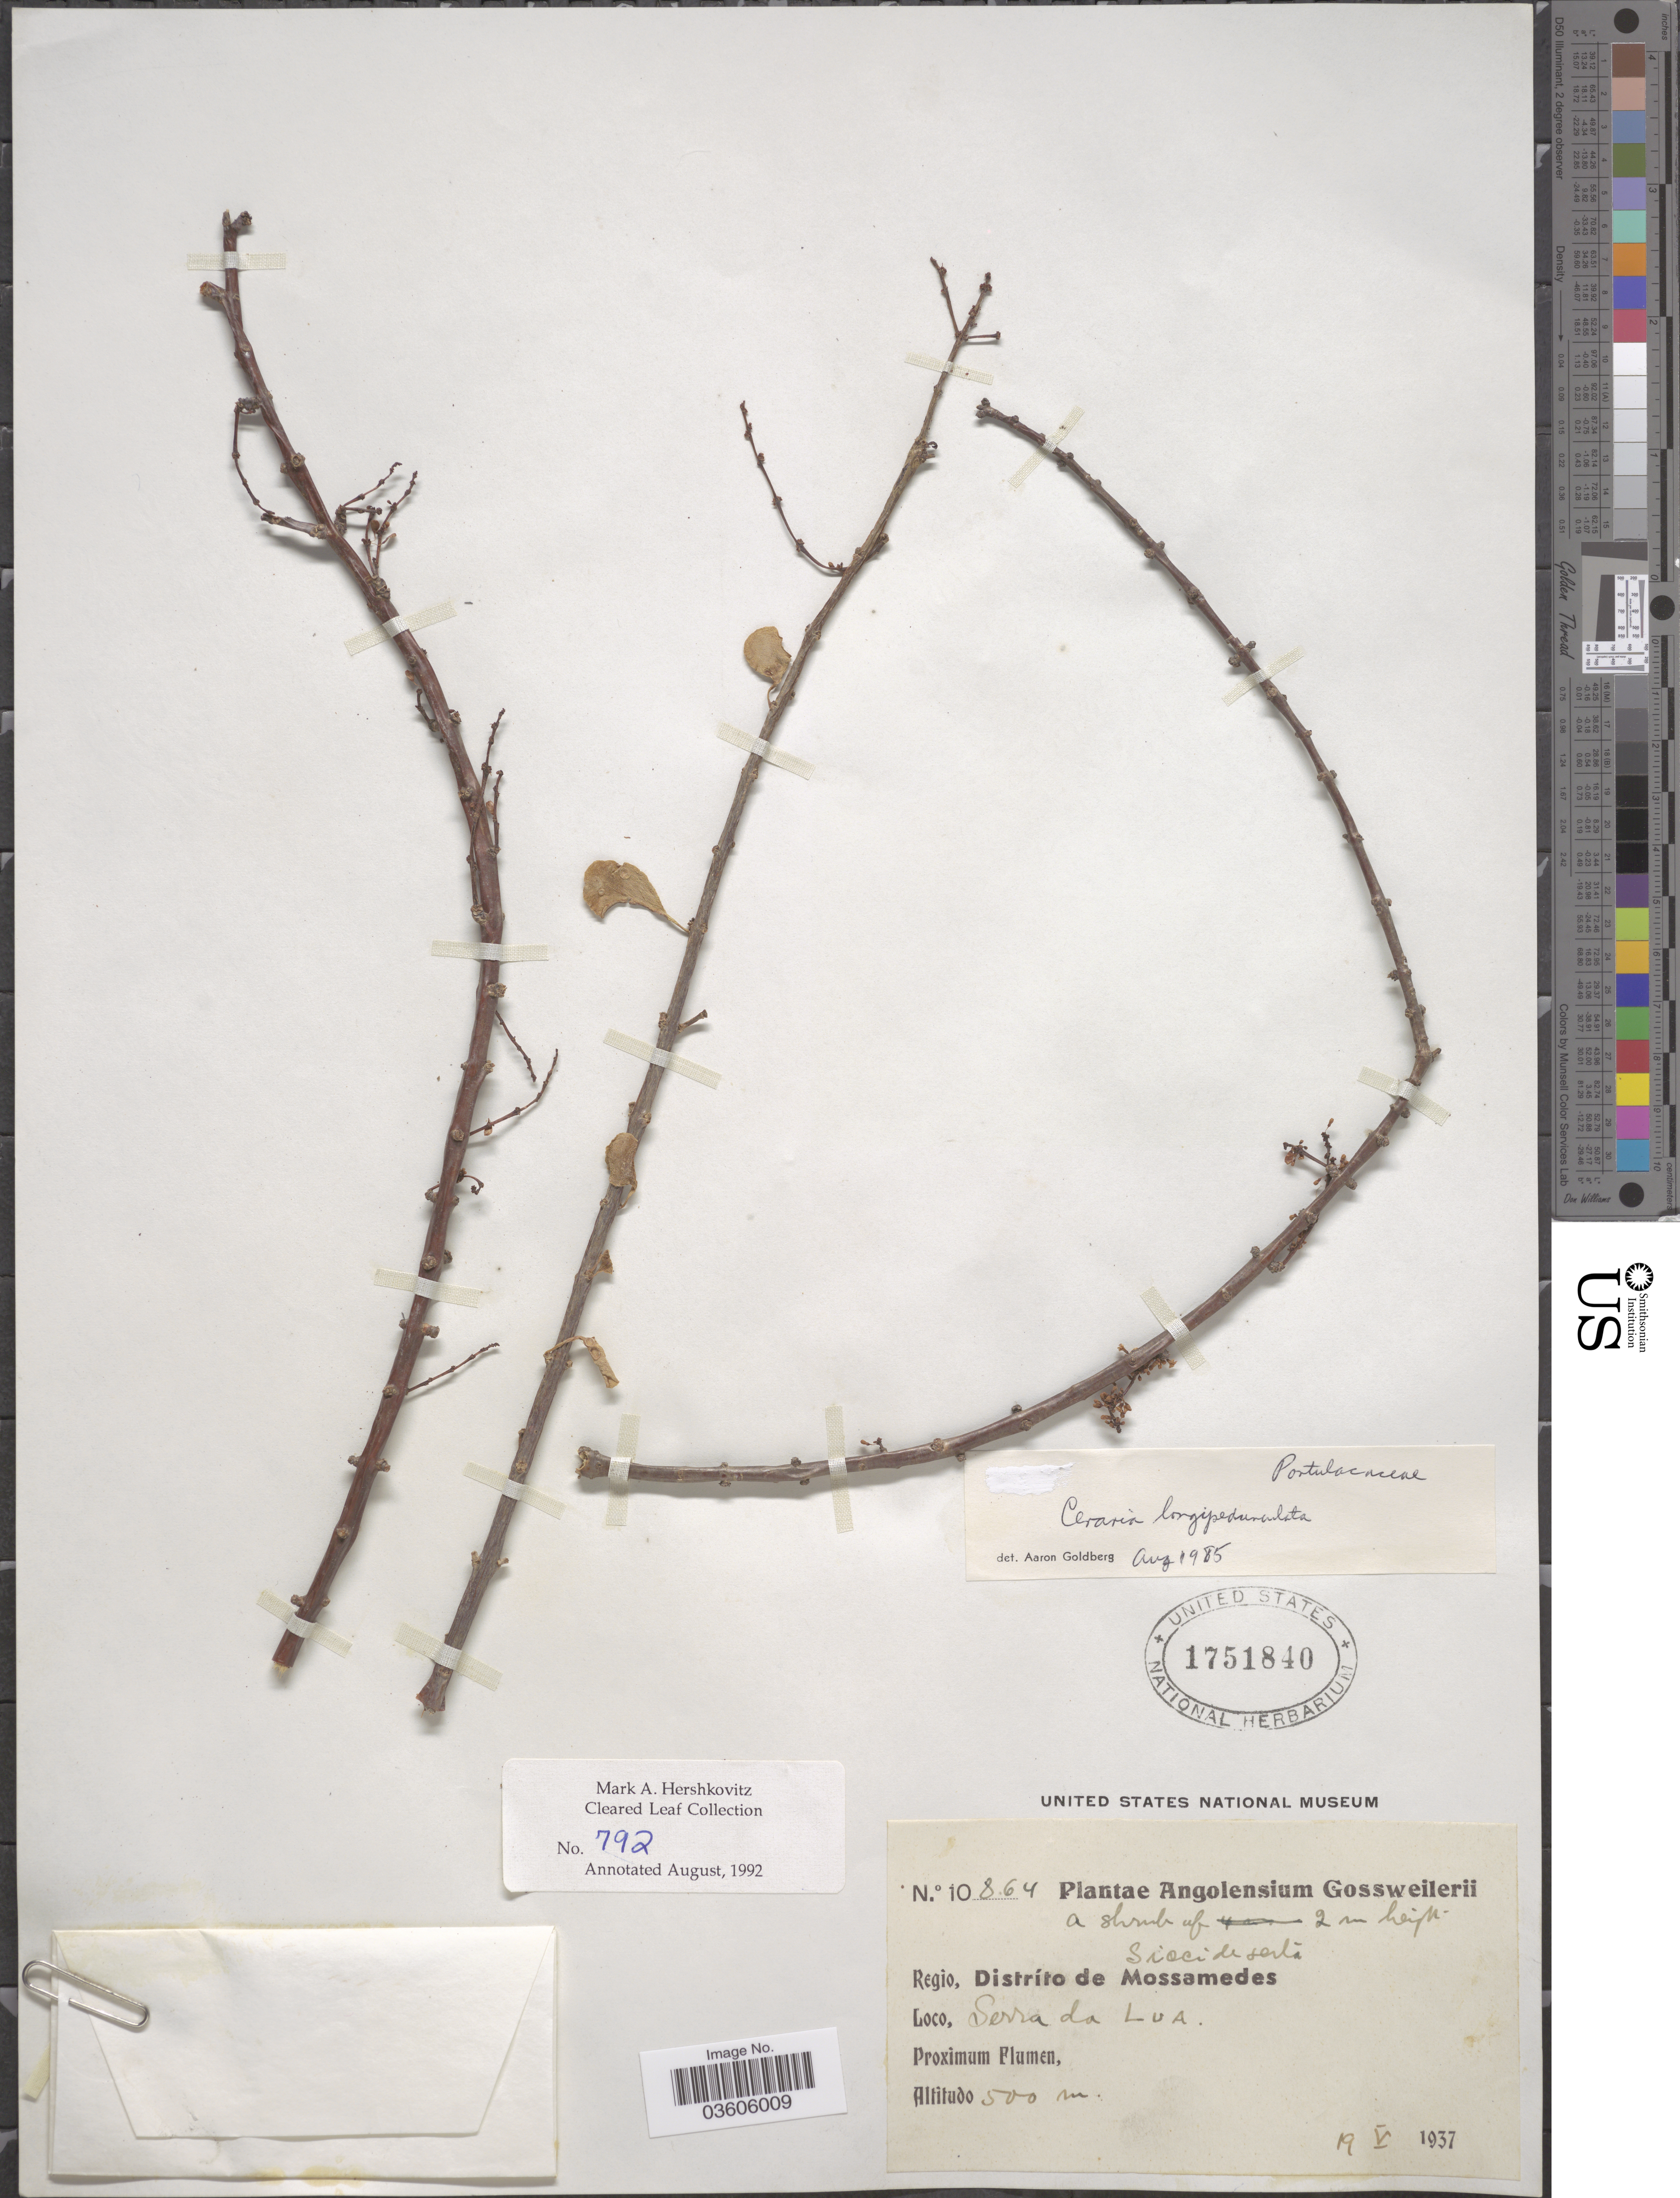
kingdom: Plantae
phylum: Tracheophyta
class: Magnoliopsida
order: Caryophyllales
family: Didiereaceae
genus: Ceraria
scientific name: Ceraria longipedunculata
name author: Merxm. & Podlech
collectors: -. Gossweiler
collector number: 10864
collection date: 1937-05-19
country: Angola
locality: Angolensium. Regio, Distríto de Mossamedes. Serra da Lua.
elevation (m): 500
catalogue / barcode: US 1751840